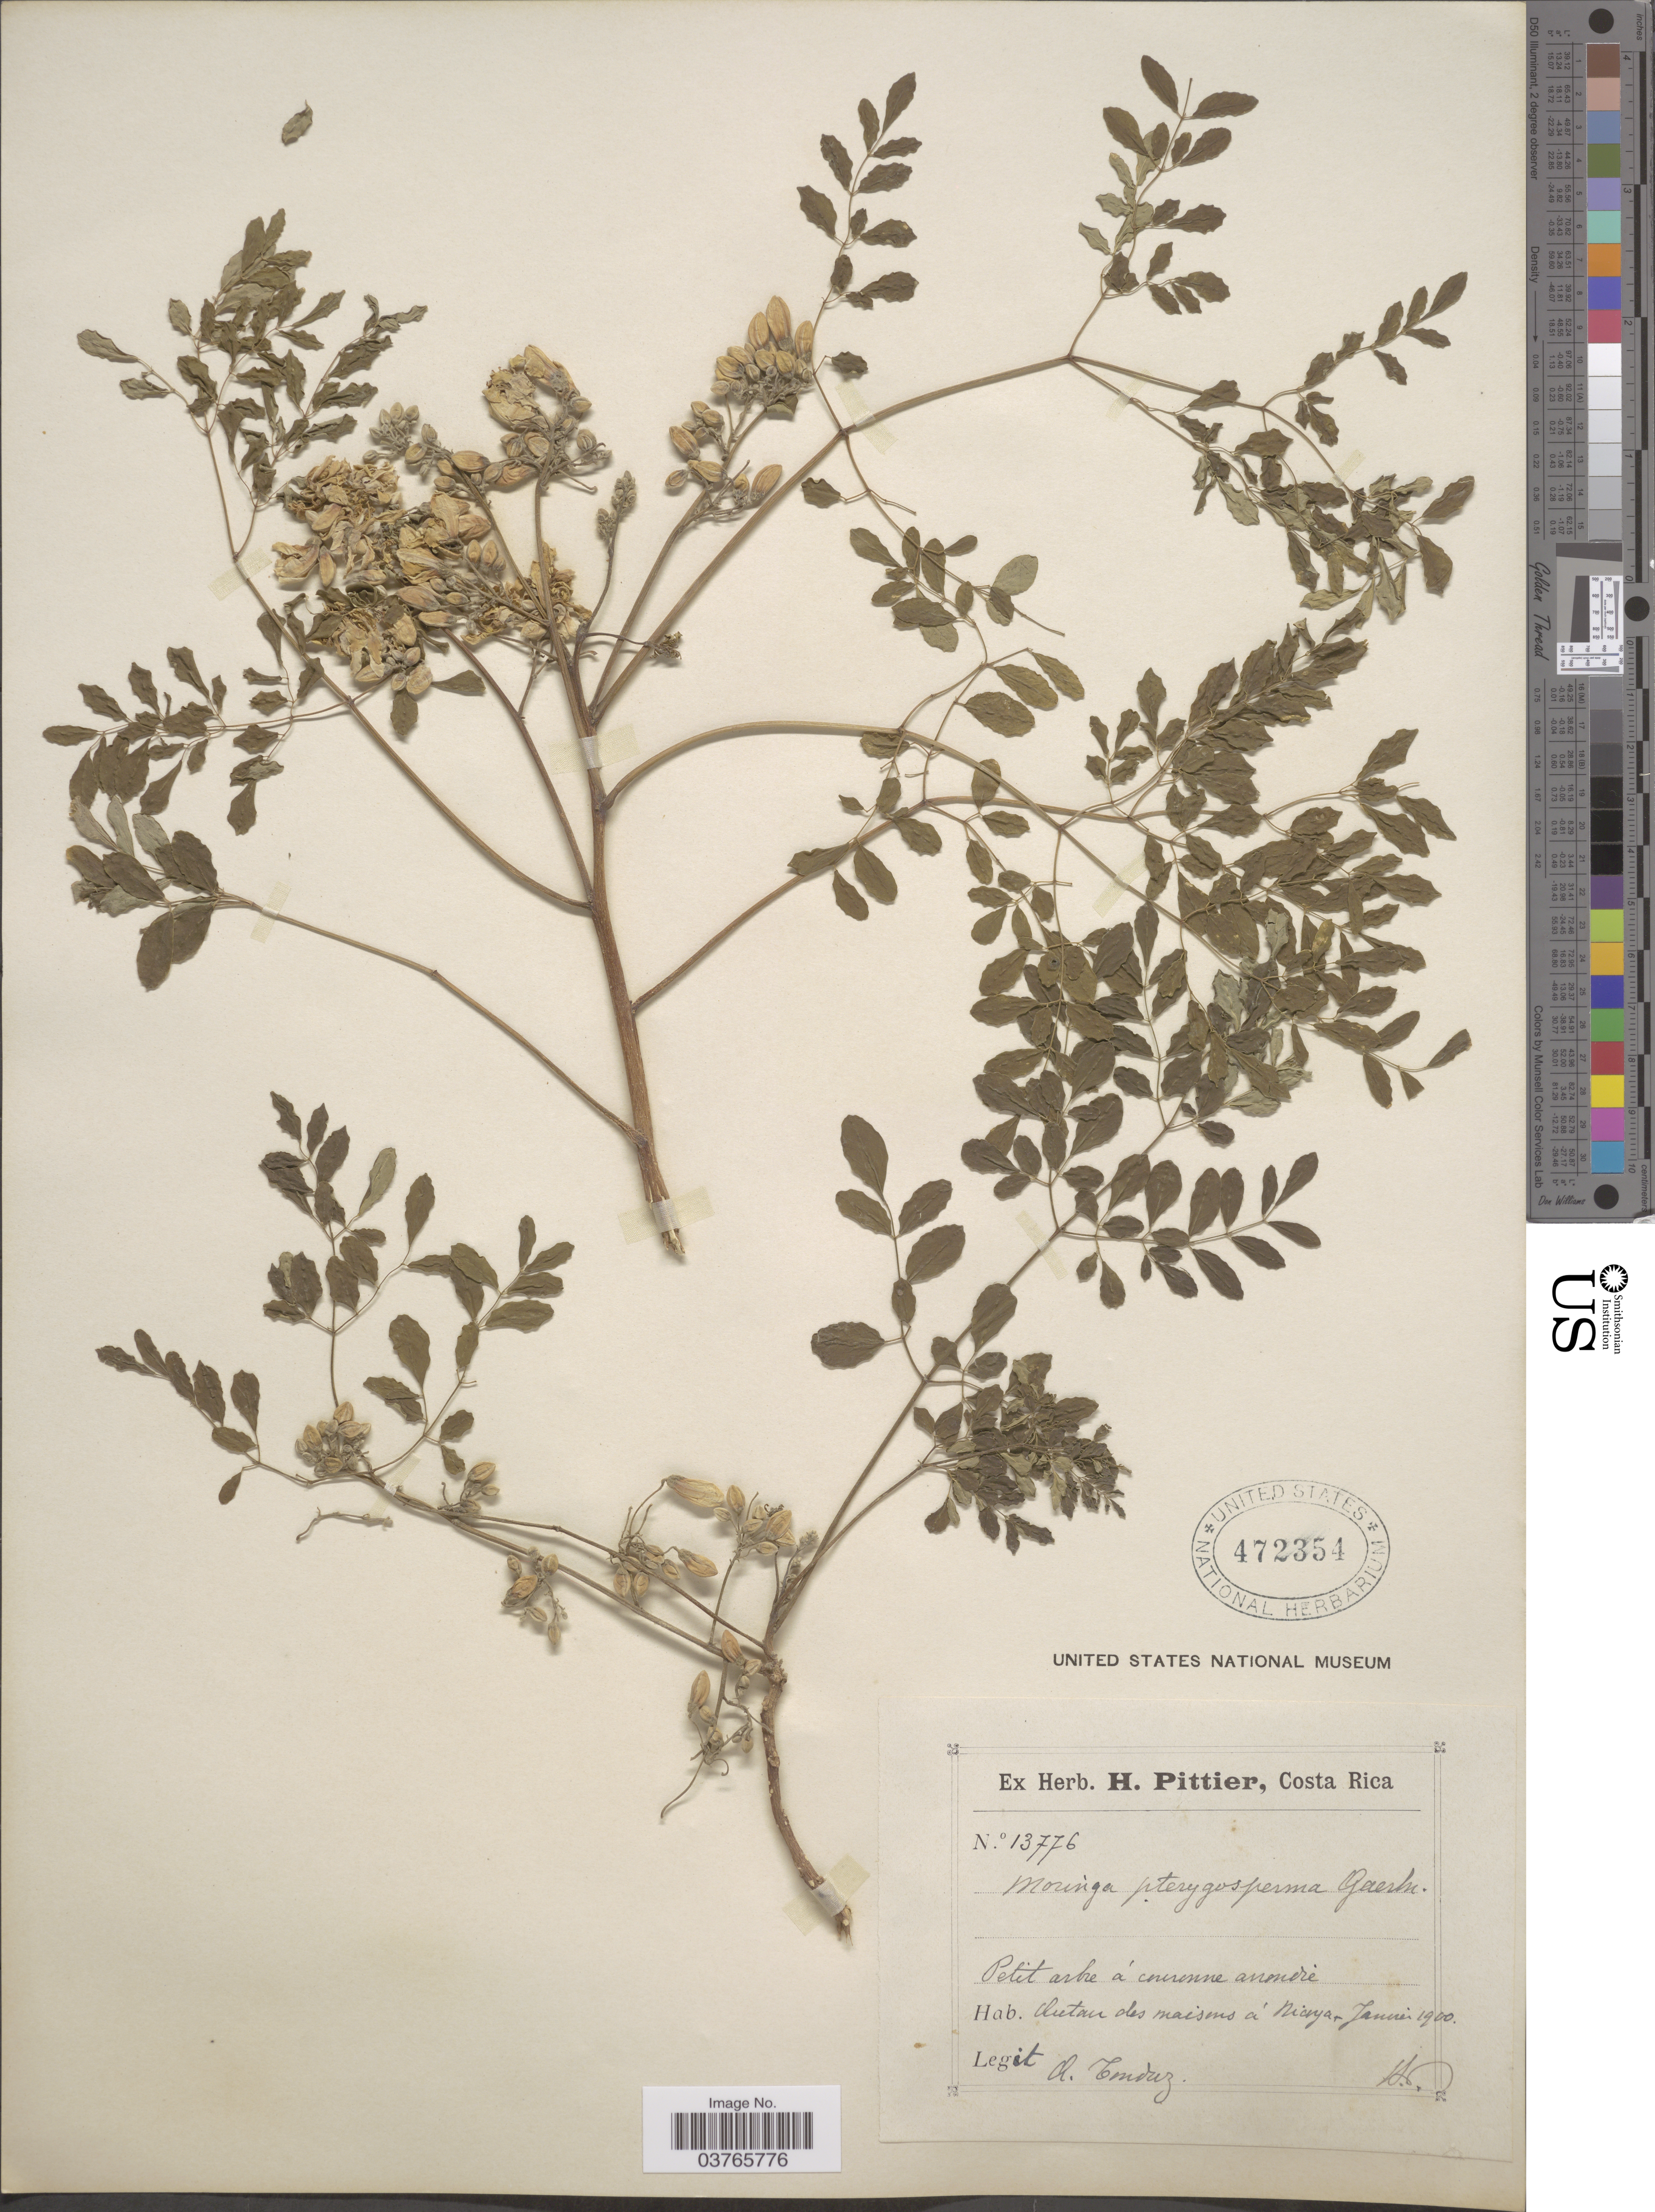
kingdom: Plantae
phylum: Tracheophyta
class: Magnoliopsida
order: Brassicales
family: Moringaceae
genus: Moringa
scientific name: Moringa oleifera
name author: Lam.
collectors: A. Tonduz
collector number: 13776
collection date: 1900-01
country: Costa Rica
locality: Autour des maisons á Nicoya.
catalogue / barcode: US 472354